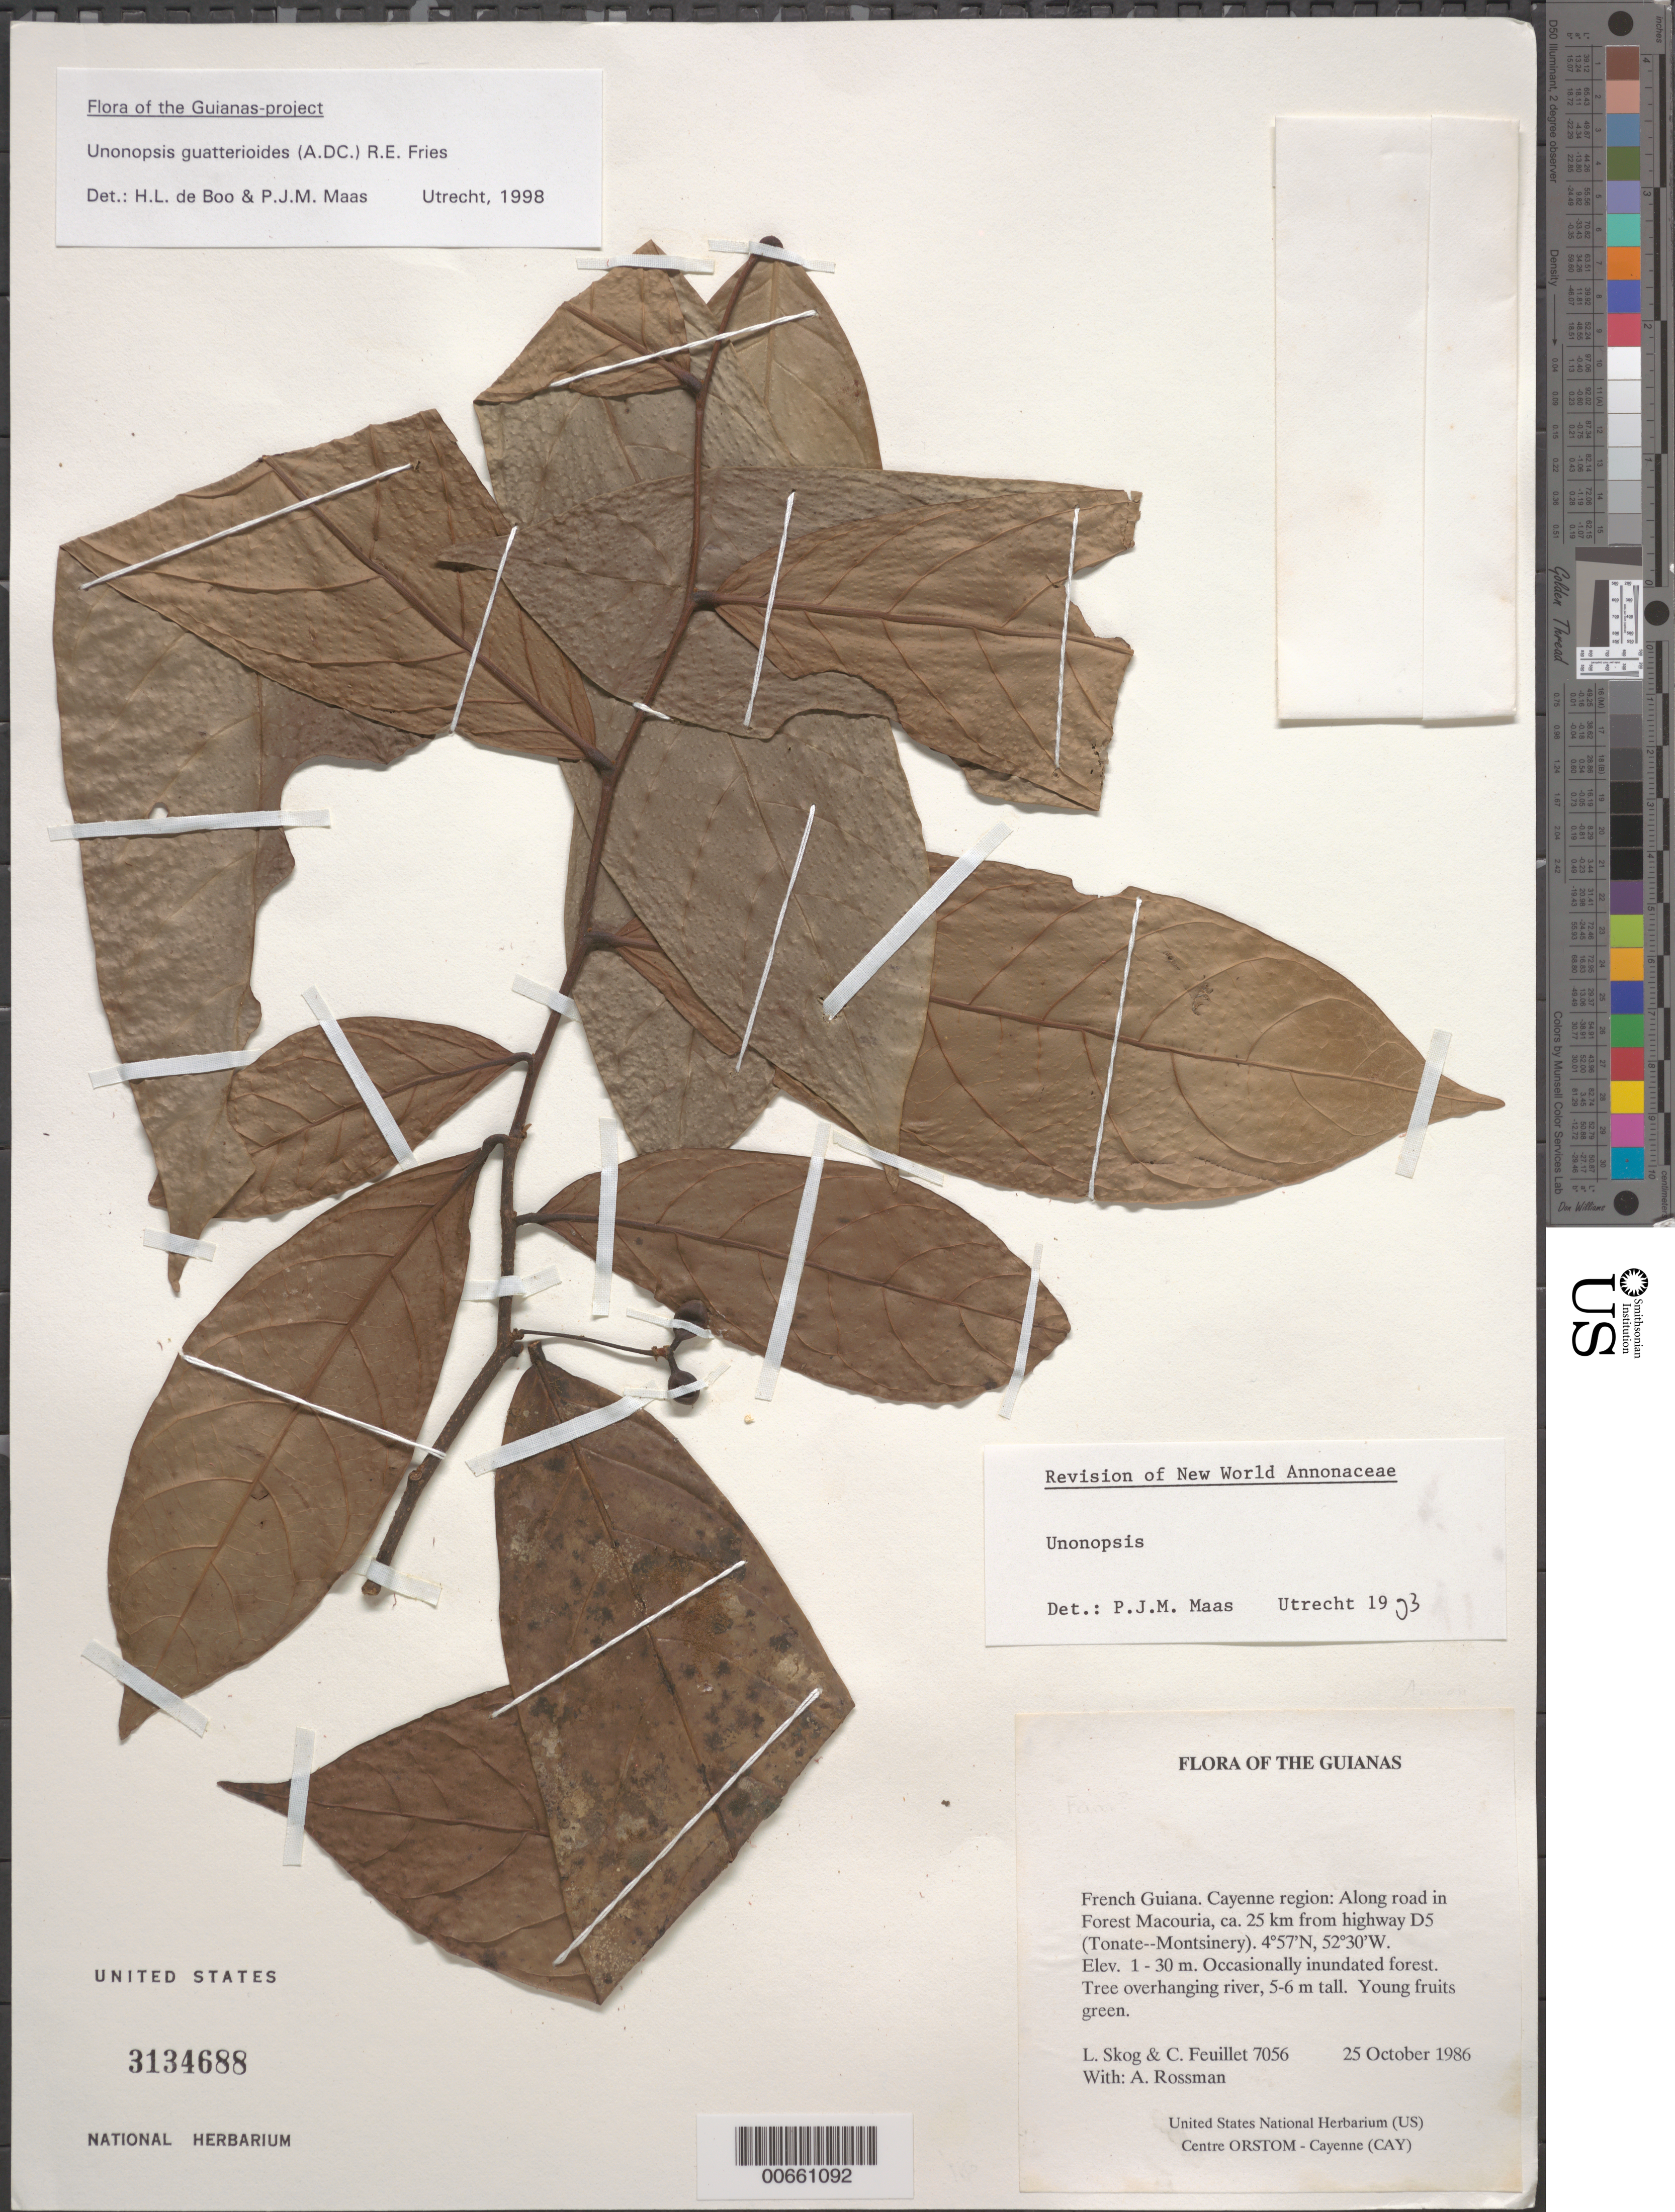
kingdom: Plantae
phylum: Tracheophyta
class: Magnoliopsida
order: Magnoliales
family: Annonaceae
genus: Unonopsis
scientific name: Unonopsis sp.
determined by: Maas, Paul J. M.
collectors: L. E. Skog, C. Feuillet & A. Rossman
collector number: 7056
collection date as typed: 25 October 1986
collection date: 1986-10-25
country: French Guiana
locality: Cayenne. Along road in Forest Macouria, ca. 25 km from highway D5 (Tonate--Montsinery)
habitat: Occasionally inundated forest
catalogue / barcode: US 3134688